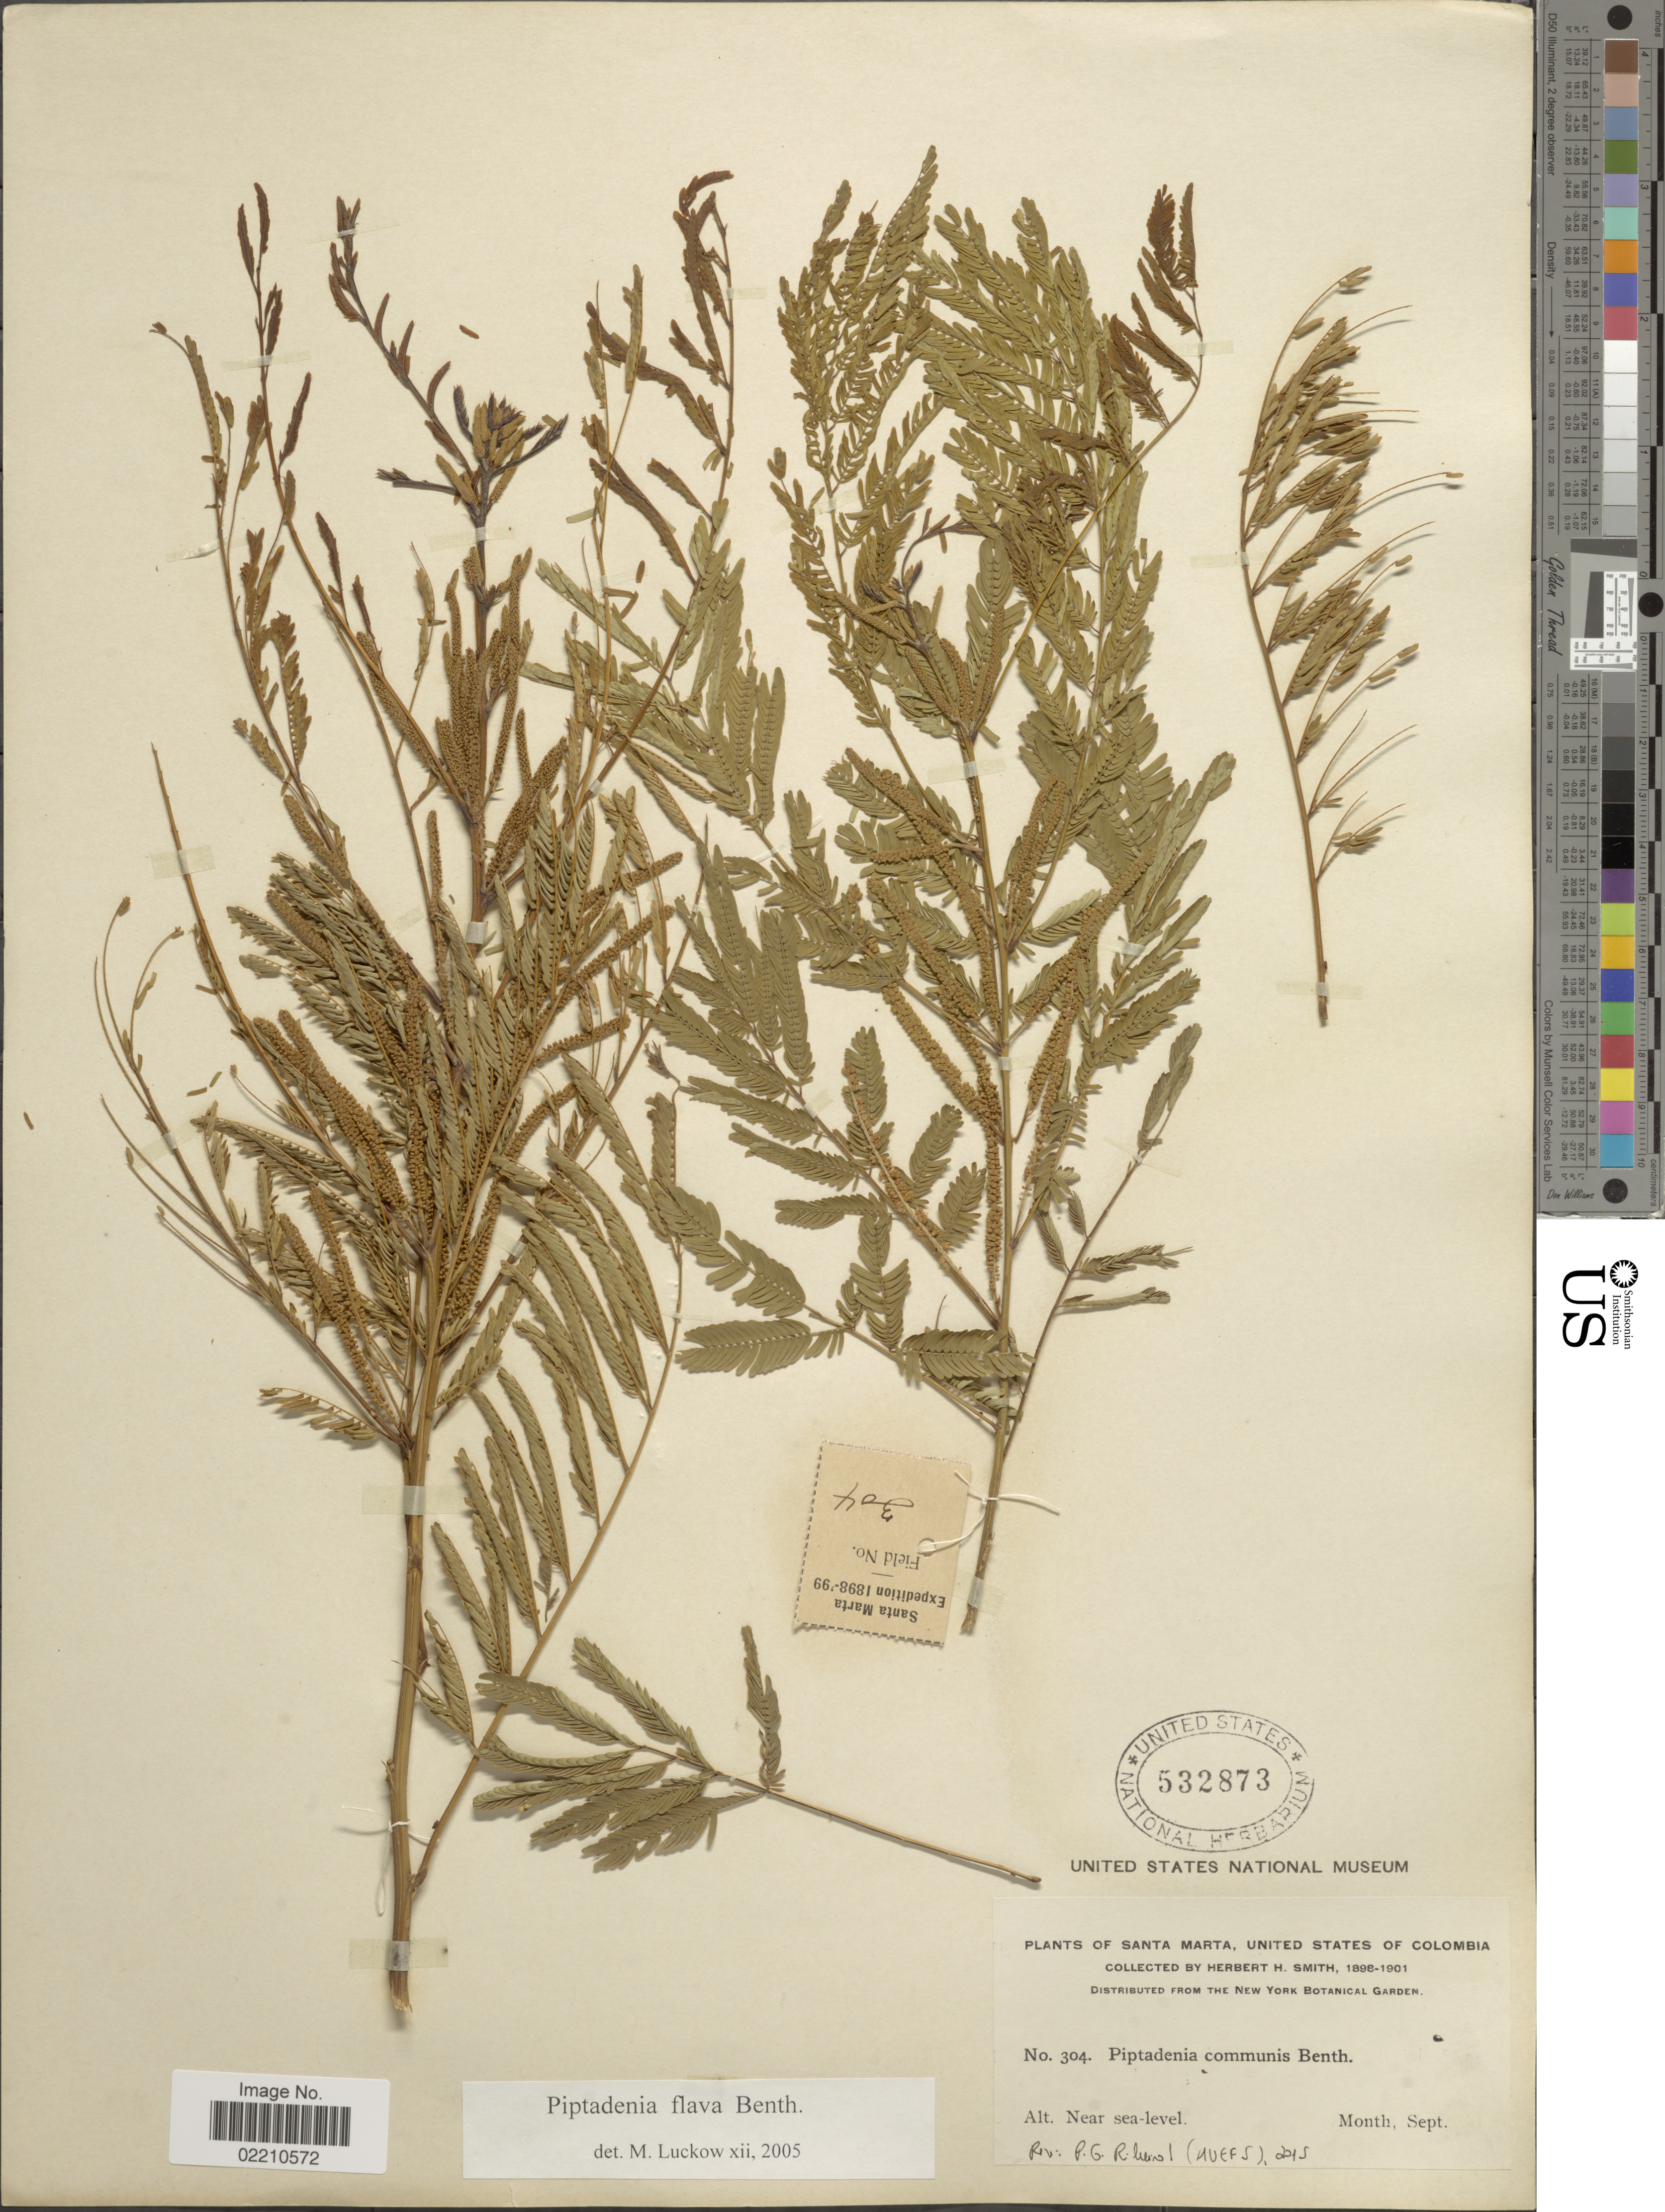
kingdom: Plantae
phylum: Tracheophyta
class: Magnoliopsida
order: Fabales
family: Fabaceae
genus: Piptadenia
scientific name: Piptadenia flava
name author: (DC.) Benth.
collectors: Herbert H. Smith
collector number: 304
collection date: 1898-09/1901-09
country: Colombia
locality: Santa Marta, United States of Colombia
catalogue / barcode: US 532873